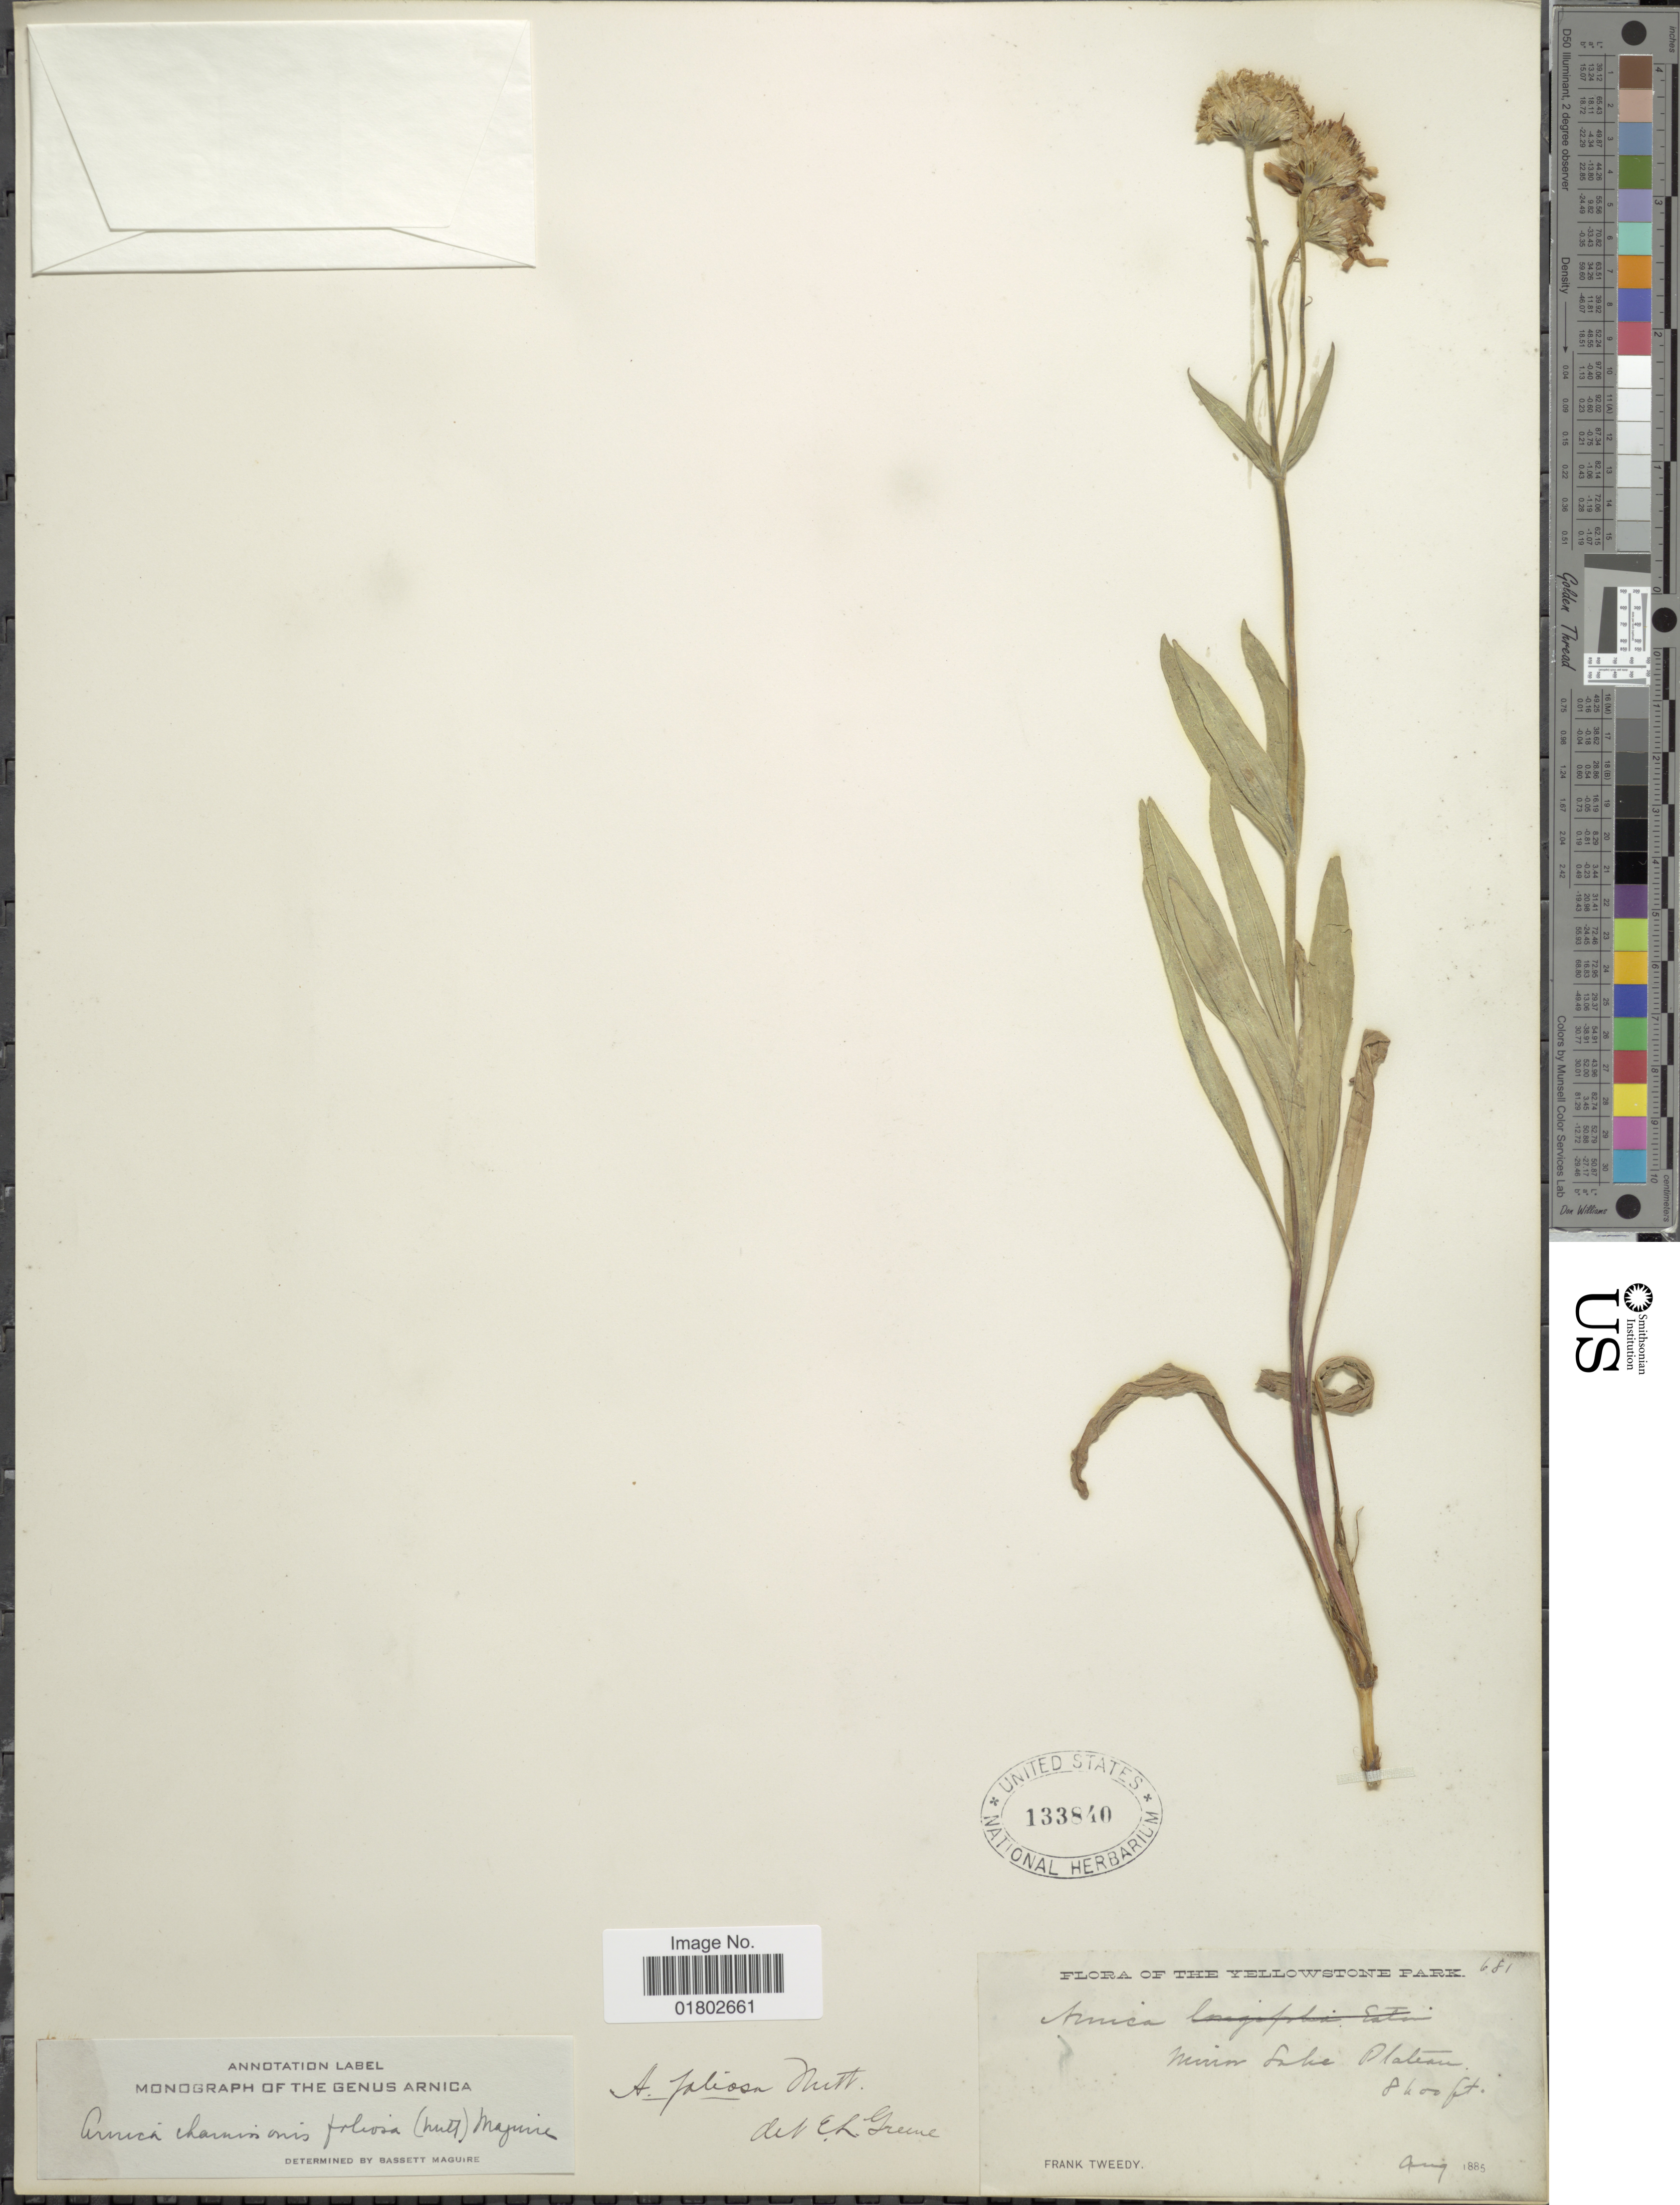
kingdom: Plantae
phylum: Tracheophyta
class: Magnoliopsida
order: Asterales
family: Asteraceae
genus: Arnica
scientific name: Arnica chamissonis subsp. foliosa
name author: (Nutt.) Maguire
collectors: F. Tweedy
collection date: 1885-08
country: United States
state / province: Montana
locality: Yellowstone Park, Mirror Lake Plateau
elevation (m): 2621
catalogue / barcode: US 133840